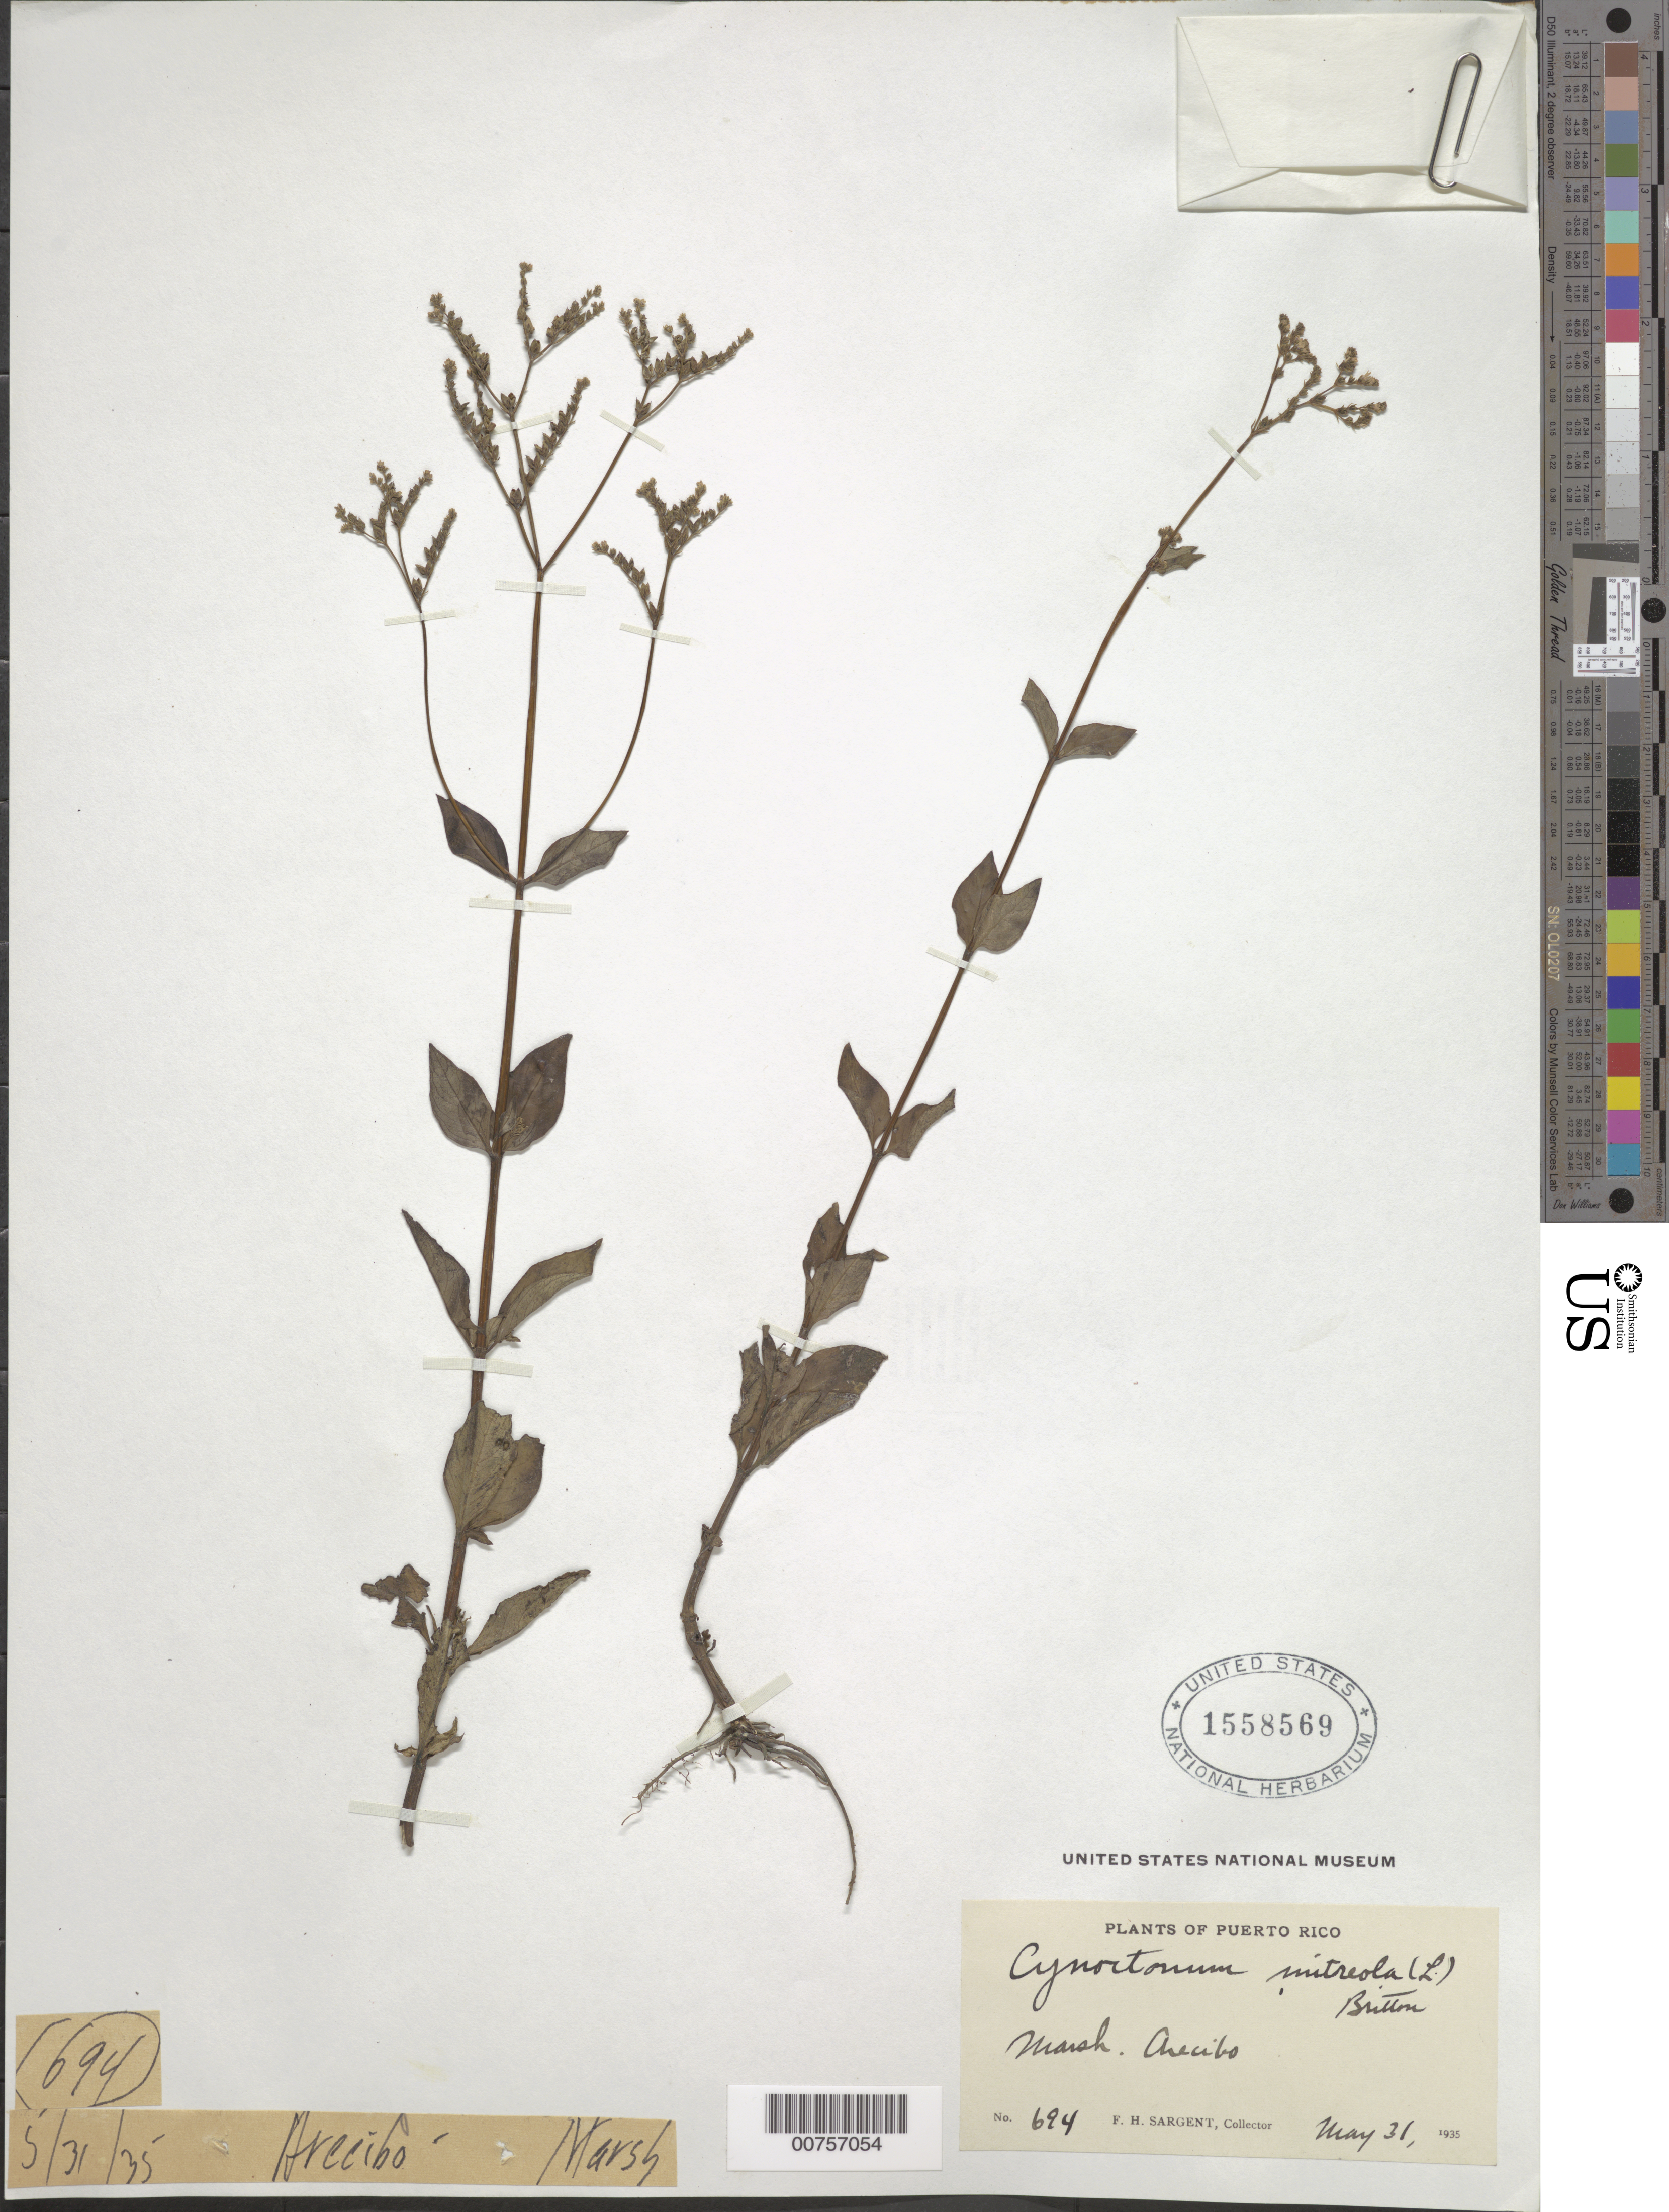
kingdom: Plantae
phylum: Tracheophyta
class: Magnoliopsida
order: Gentianales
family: Loganiaceae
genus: Mitreola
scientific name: Mitreola petiolata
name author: (J.F. Gmel.) Torr. & A. Gray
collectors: F. H. Sargent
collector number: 694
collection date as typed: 31 May 1935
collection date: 1935-05-31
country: Puerto Rico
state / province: Arecibo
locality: Arecibo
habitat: Marsh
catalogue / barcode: US 1558569